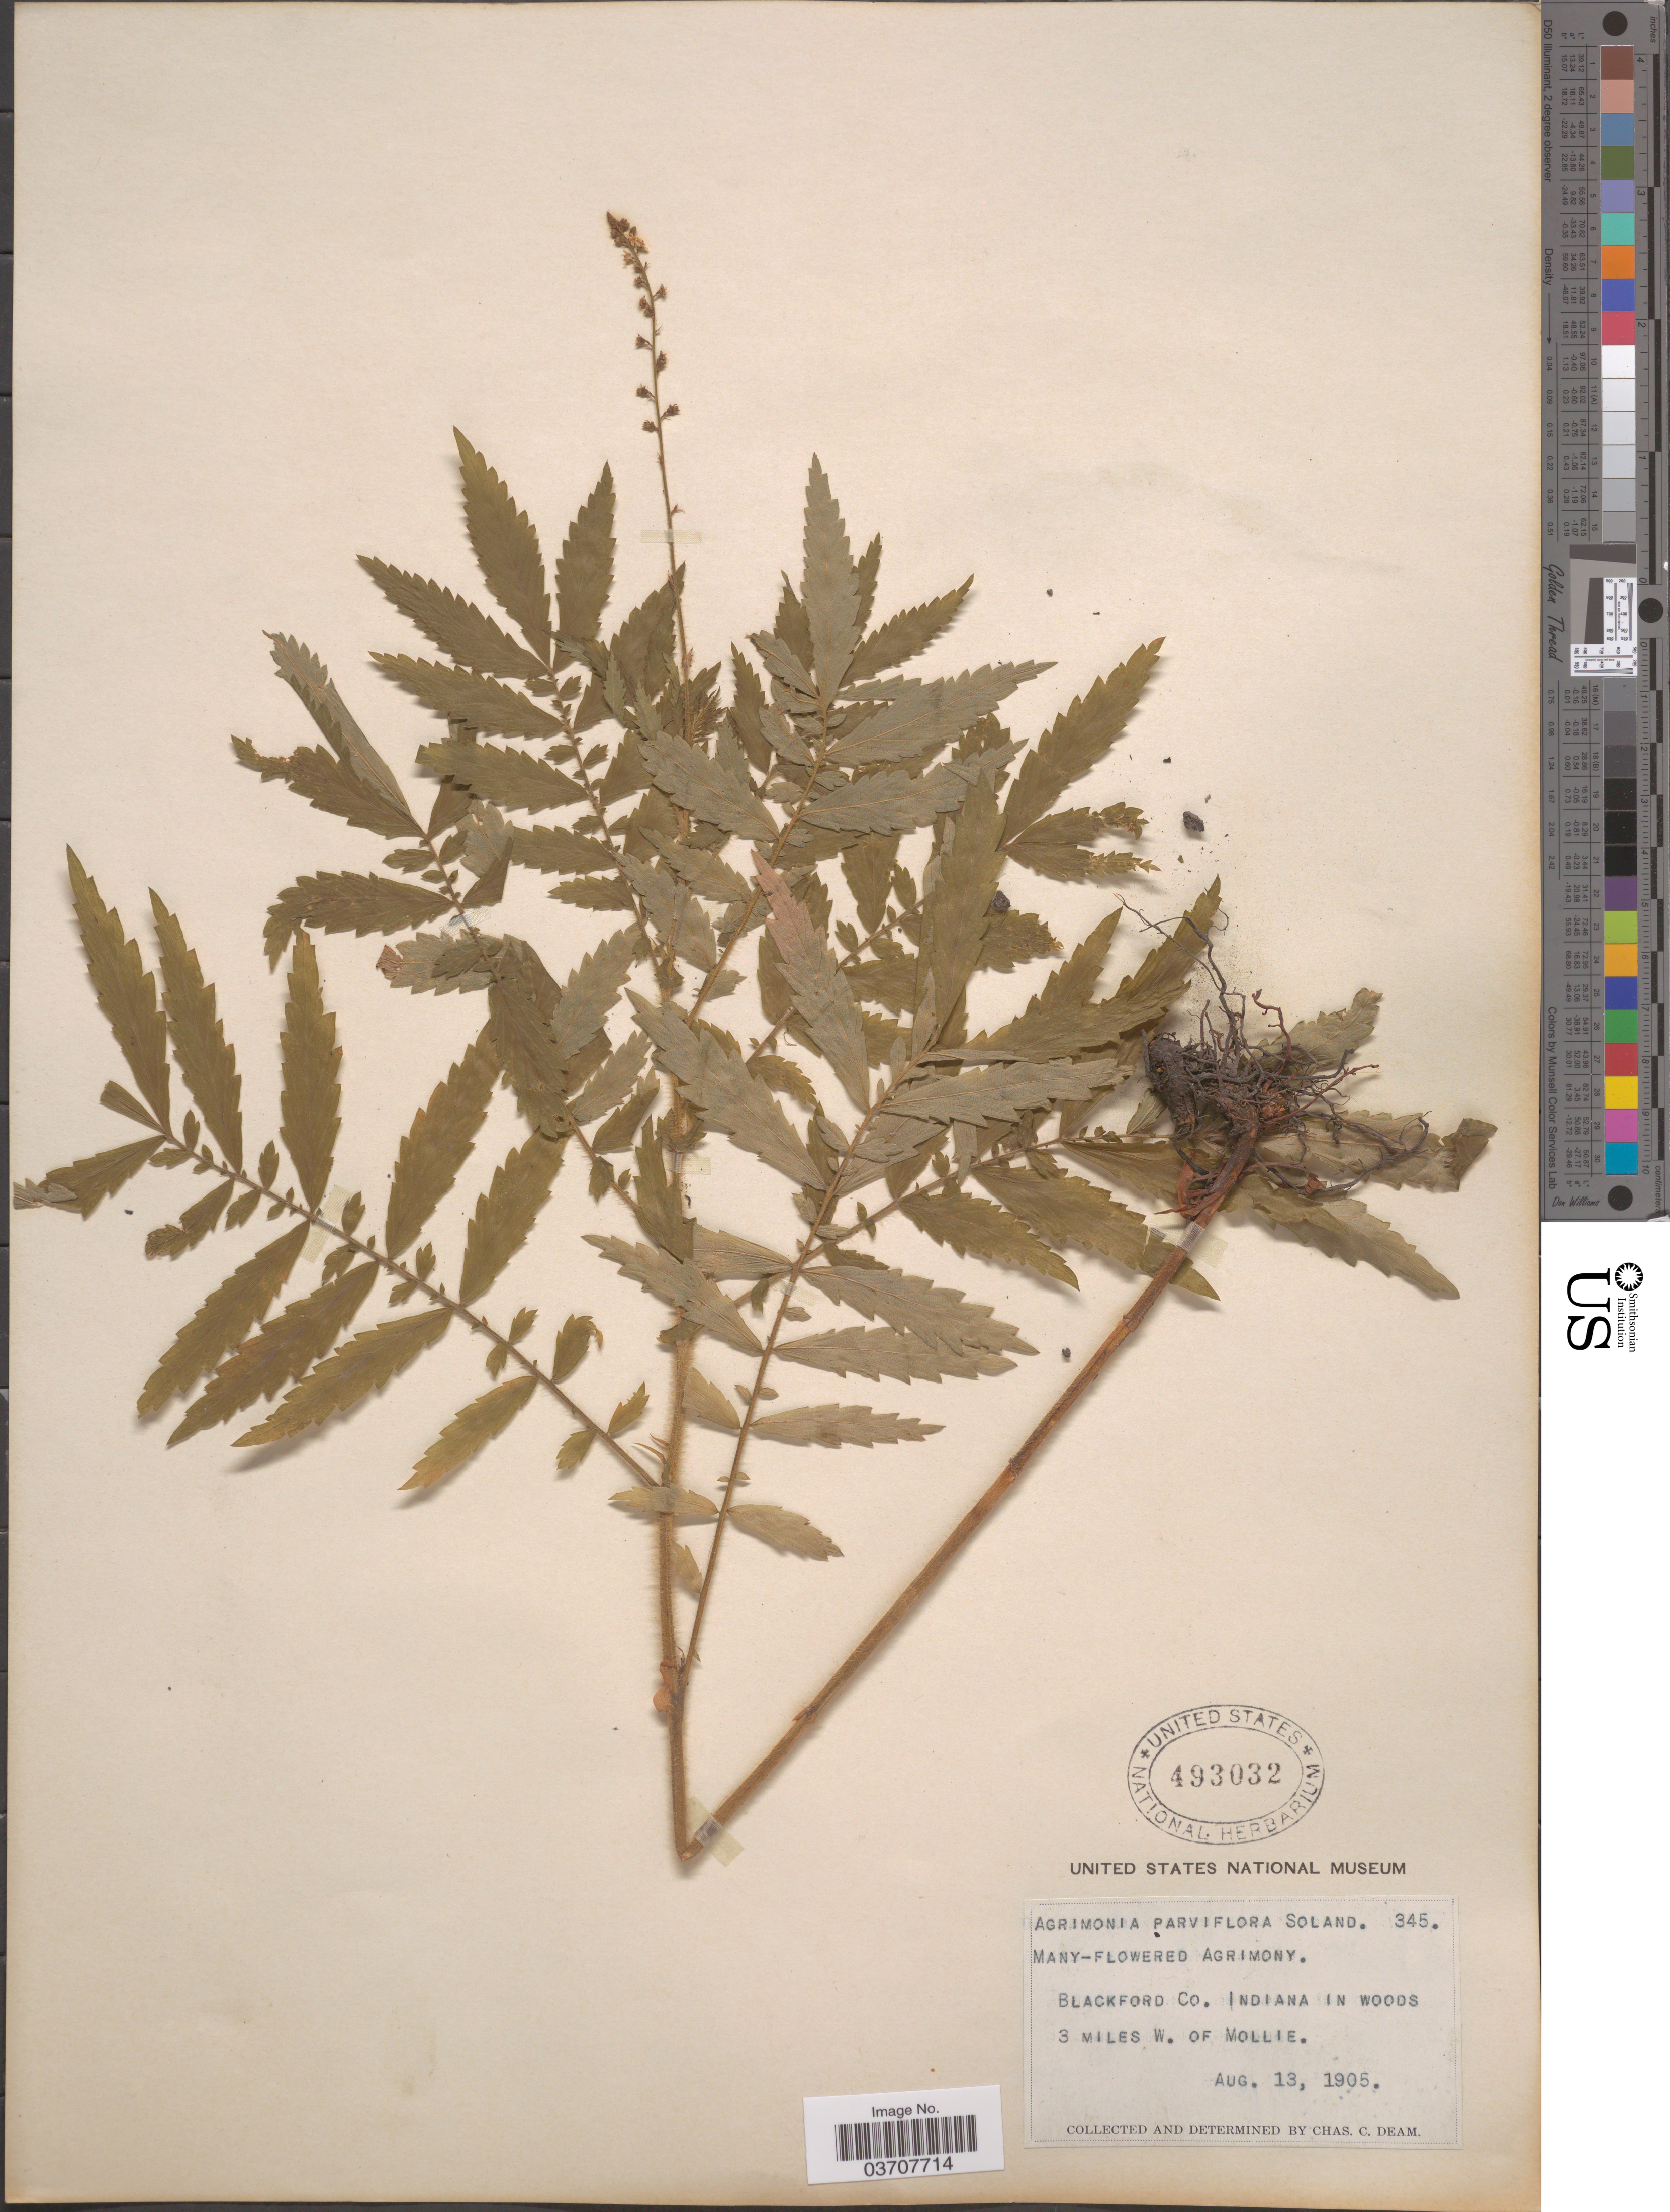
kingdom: Plantae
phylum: Tracheophyta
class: Magnoliopsida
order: Rosales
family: Rosaceae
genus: Agrimonia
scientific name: Agrimonia parviflora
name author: Aiton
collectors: C. C. Deam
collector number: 345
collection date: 1905-08-13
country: United States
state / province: Indiana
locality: Blackford Co. In woods 3 miles W. of Mollie.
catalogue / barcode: US 493032